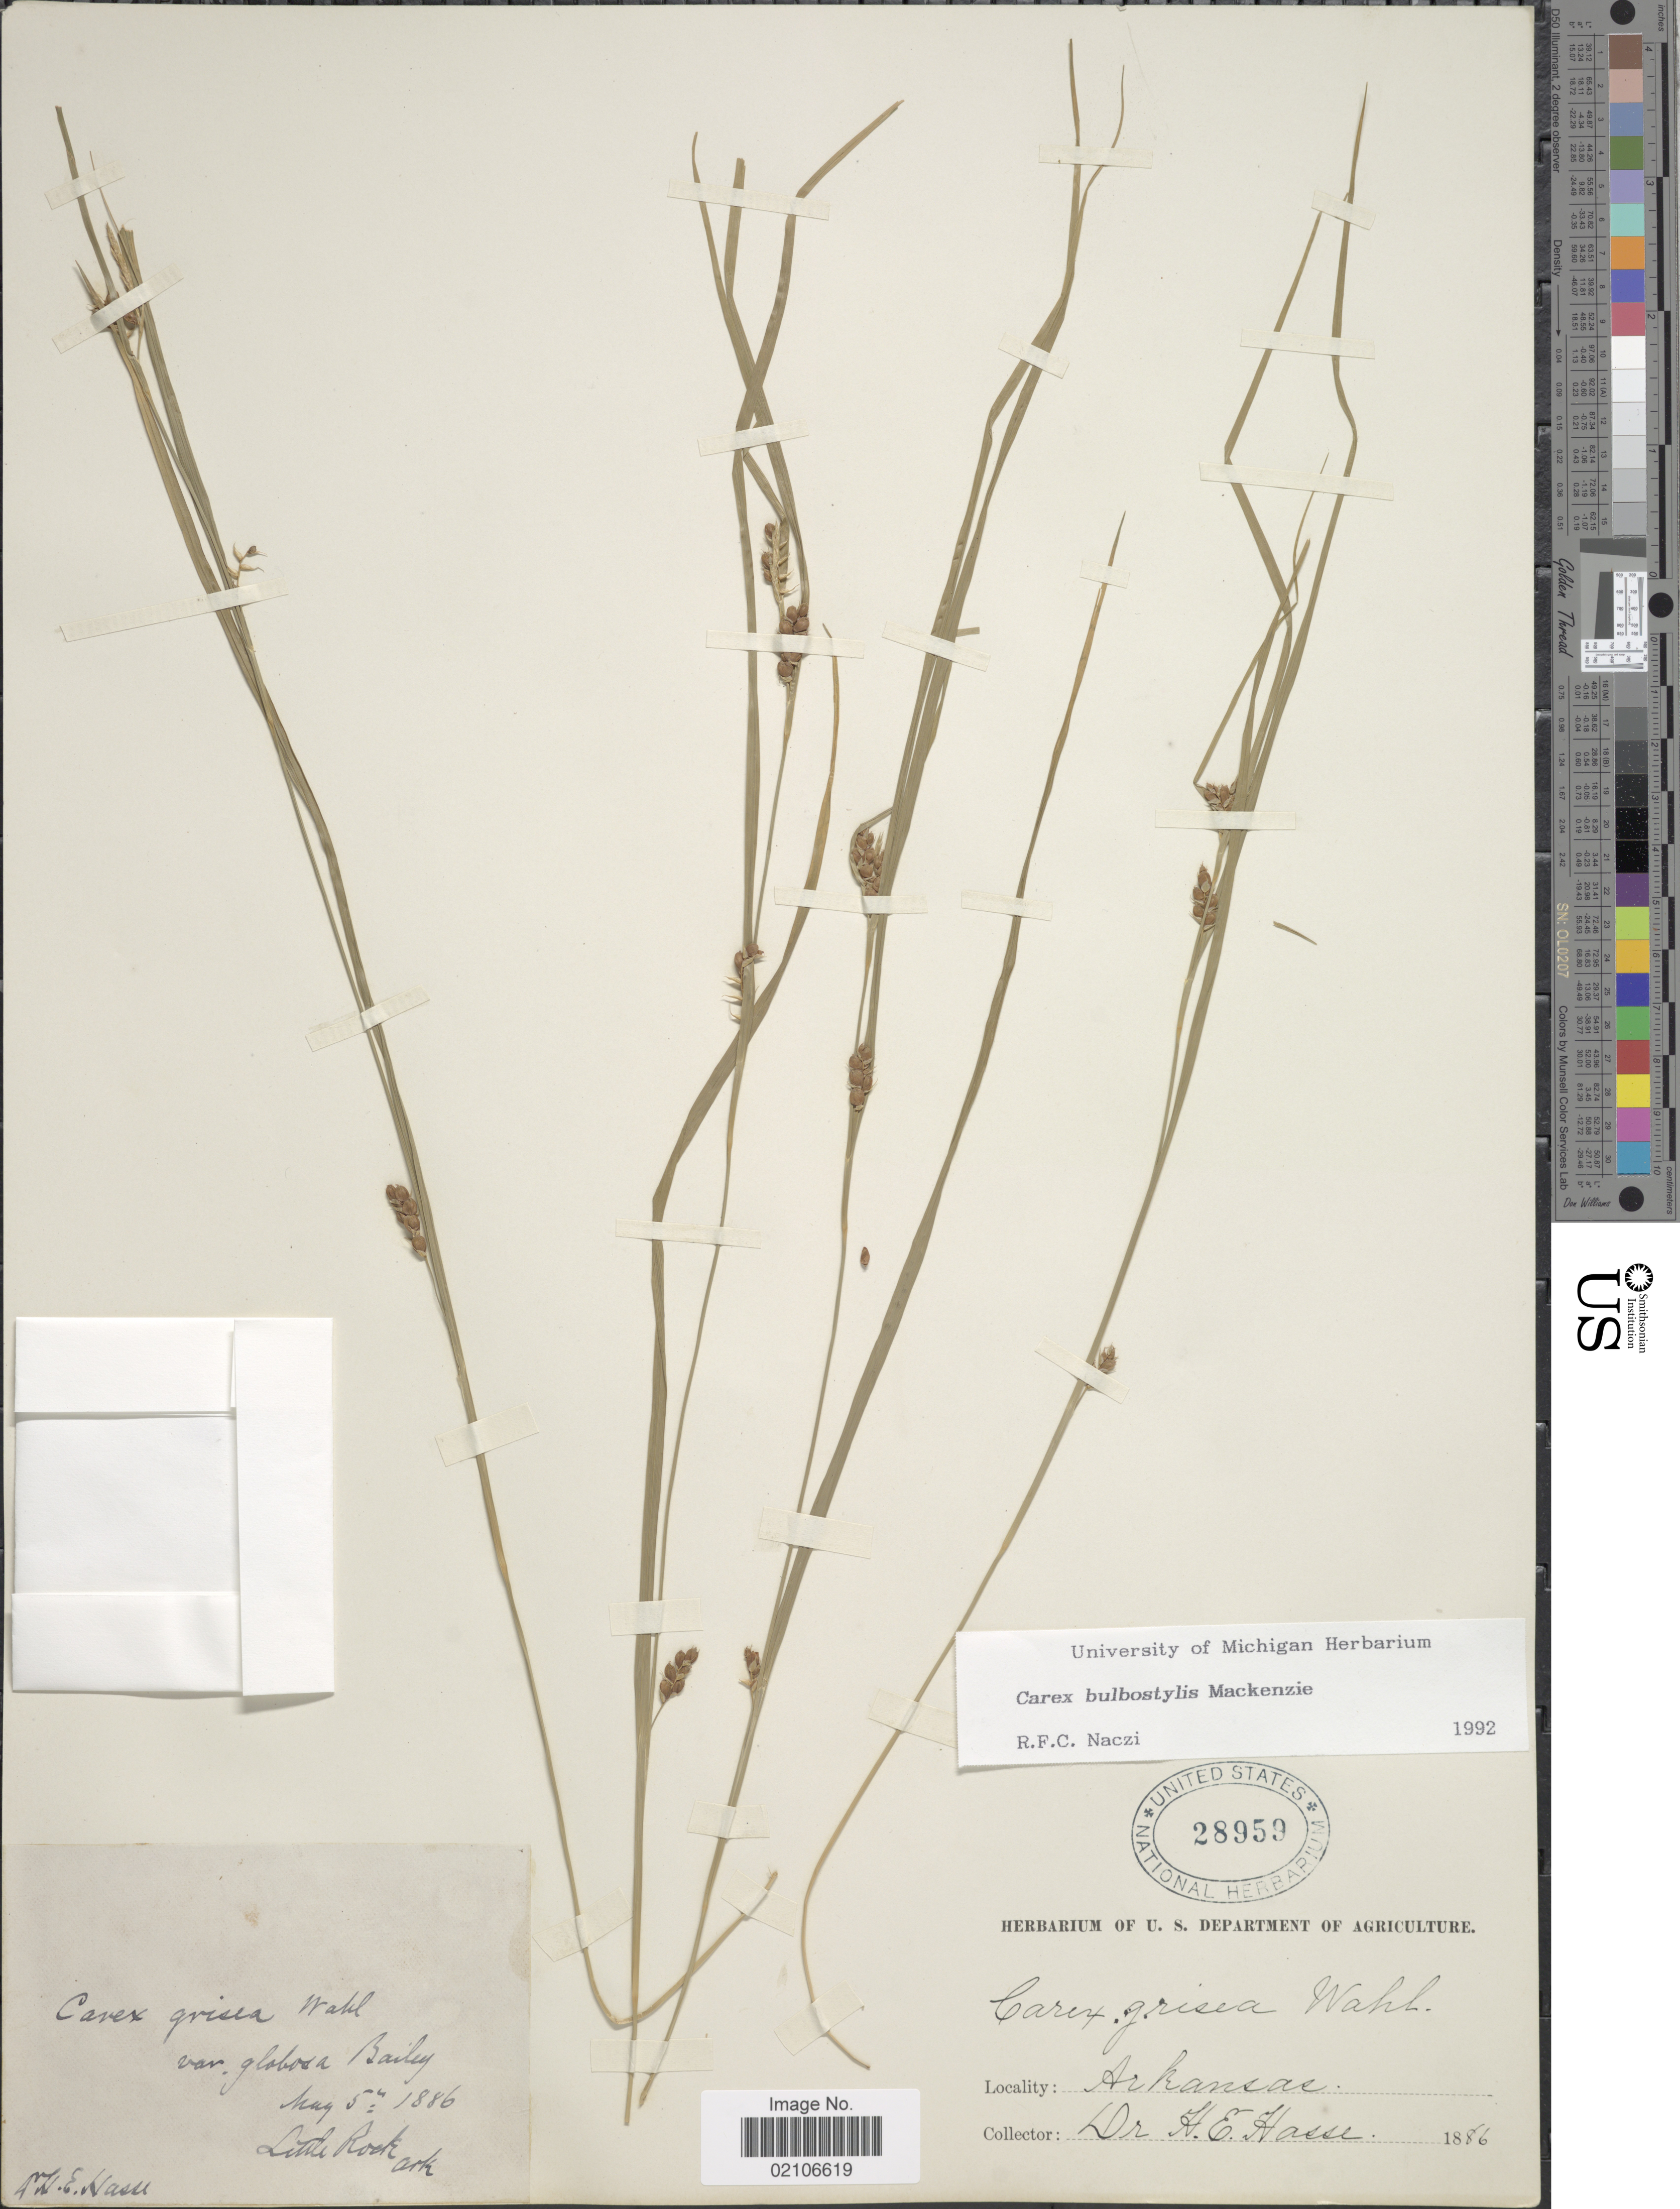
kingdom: Plantae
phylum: Tracheophyta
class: Liliopsida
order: Poales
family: Cyperaceae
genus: Carex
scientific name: Carex bulbostylis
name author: Mack.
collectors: H. E. Hasse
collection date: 1886-05-05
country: United States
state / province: Arkansas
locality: Little Rock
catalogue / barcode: US 28959